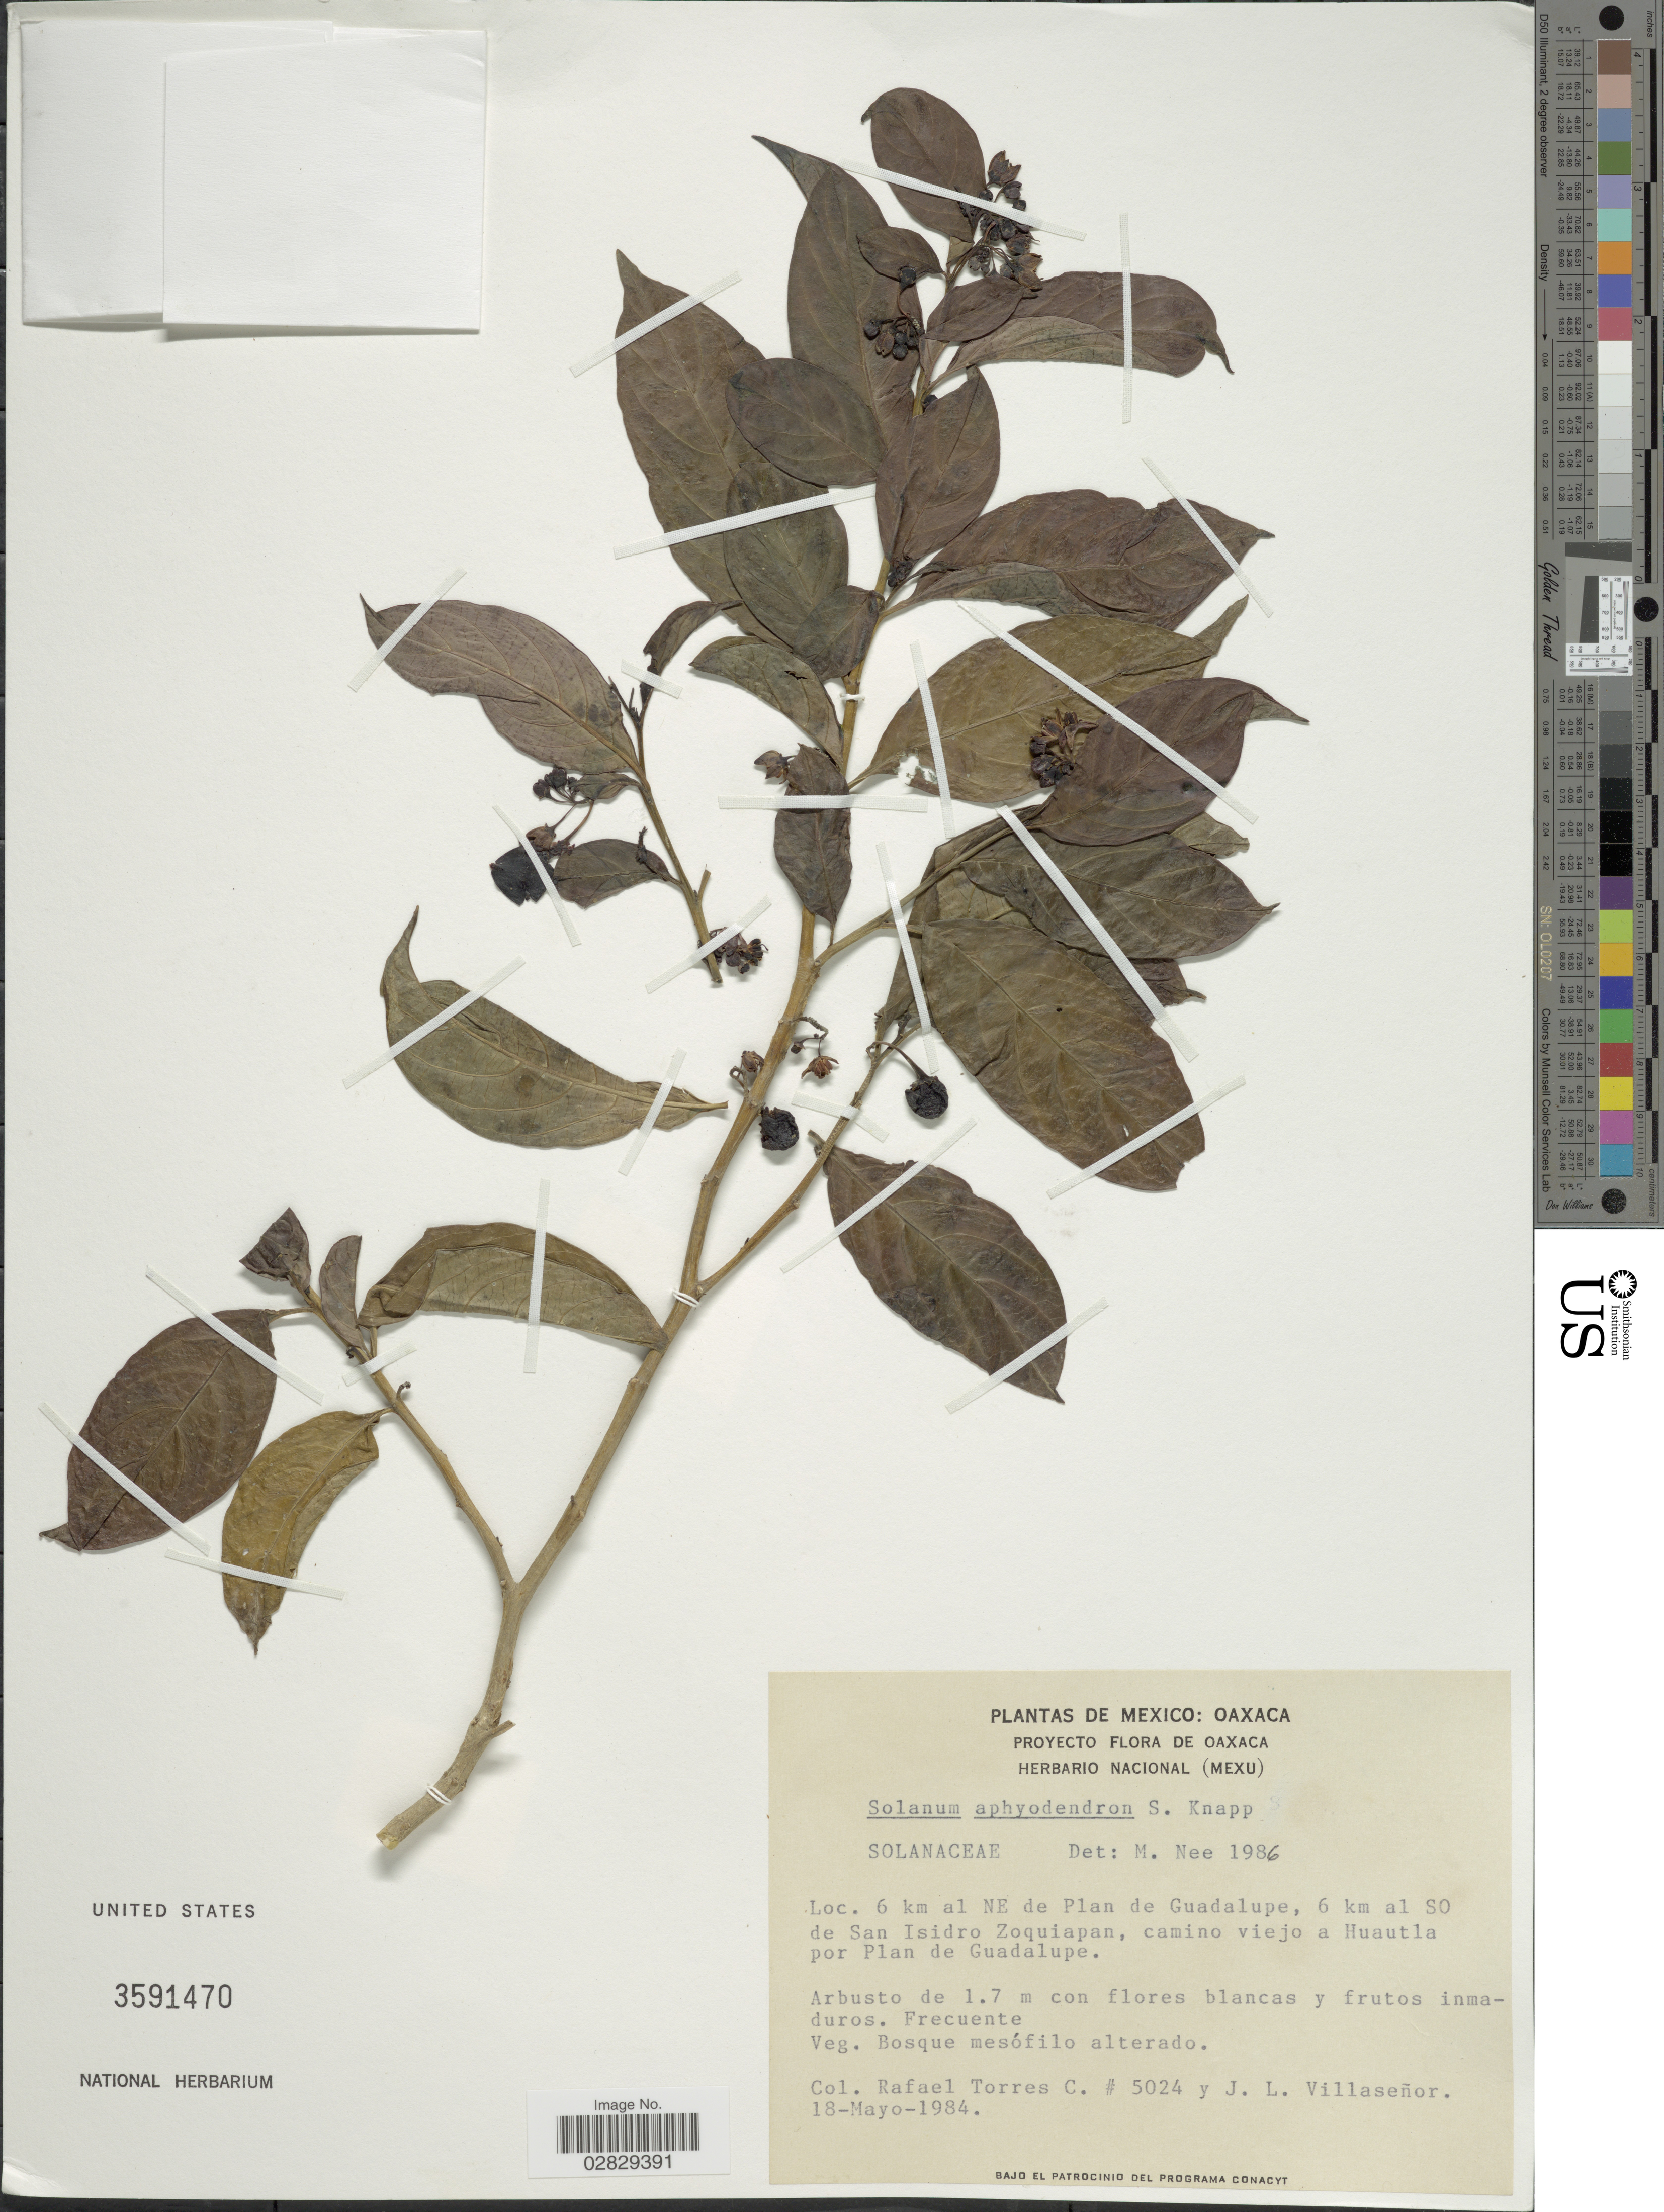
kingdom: Plantae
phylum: Tracheophyta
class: Magnoliopsida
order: Solanales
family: Solanaceae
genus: Solanum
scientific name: Solanum aphyodendron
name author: S. Knapp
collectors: R. Torres C. & J. Villaseñor R.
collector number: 5024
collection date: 1984-05-18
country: Mexico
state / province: Oaxaca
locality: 6 km al NE de Plan de Guadalupe, 6 km al SO de San Isidro Zoquiapan, camino viejo a Huautla por Plan de Guadalupe.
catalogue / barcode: US 3591470